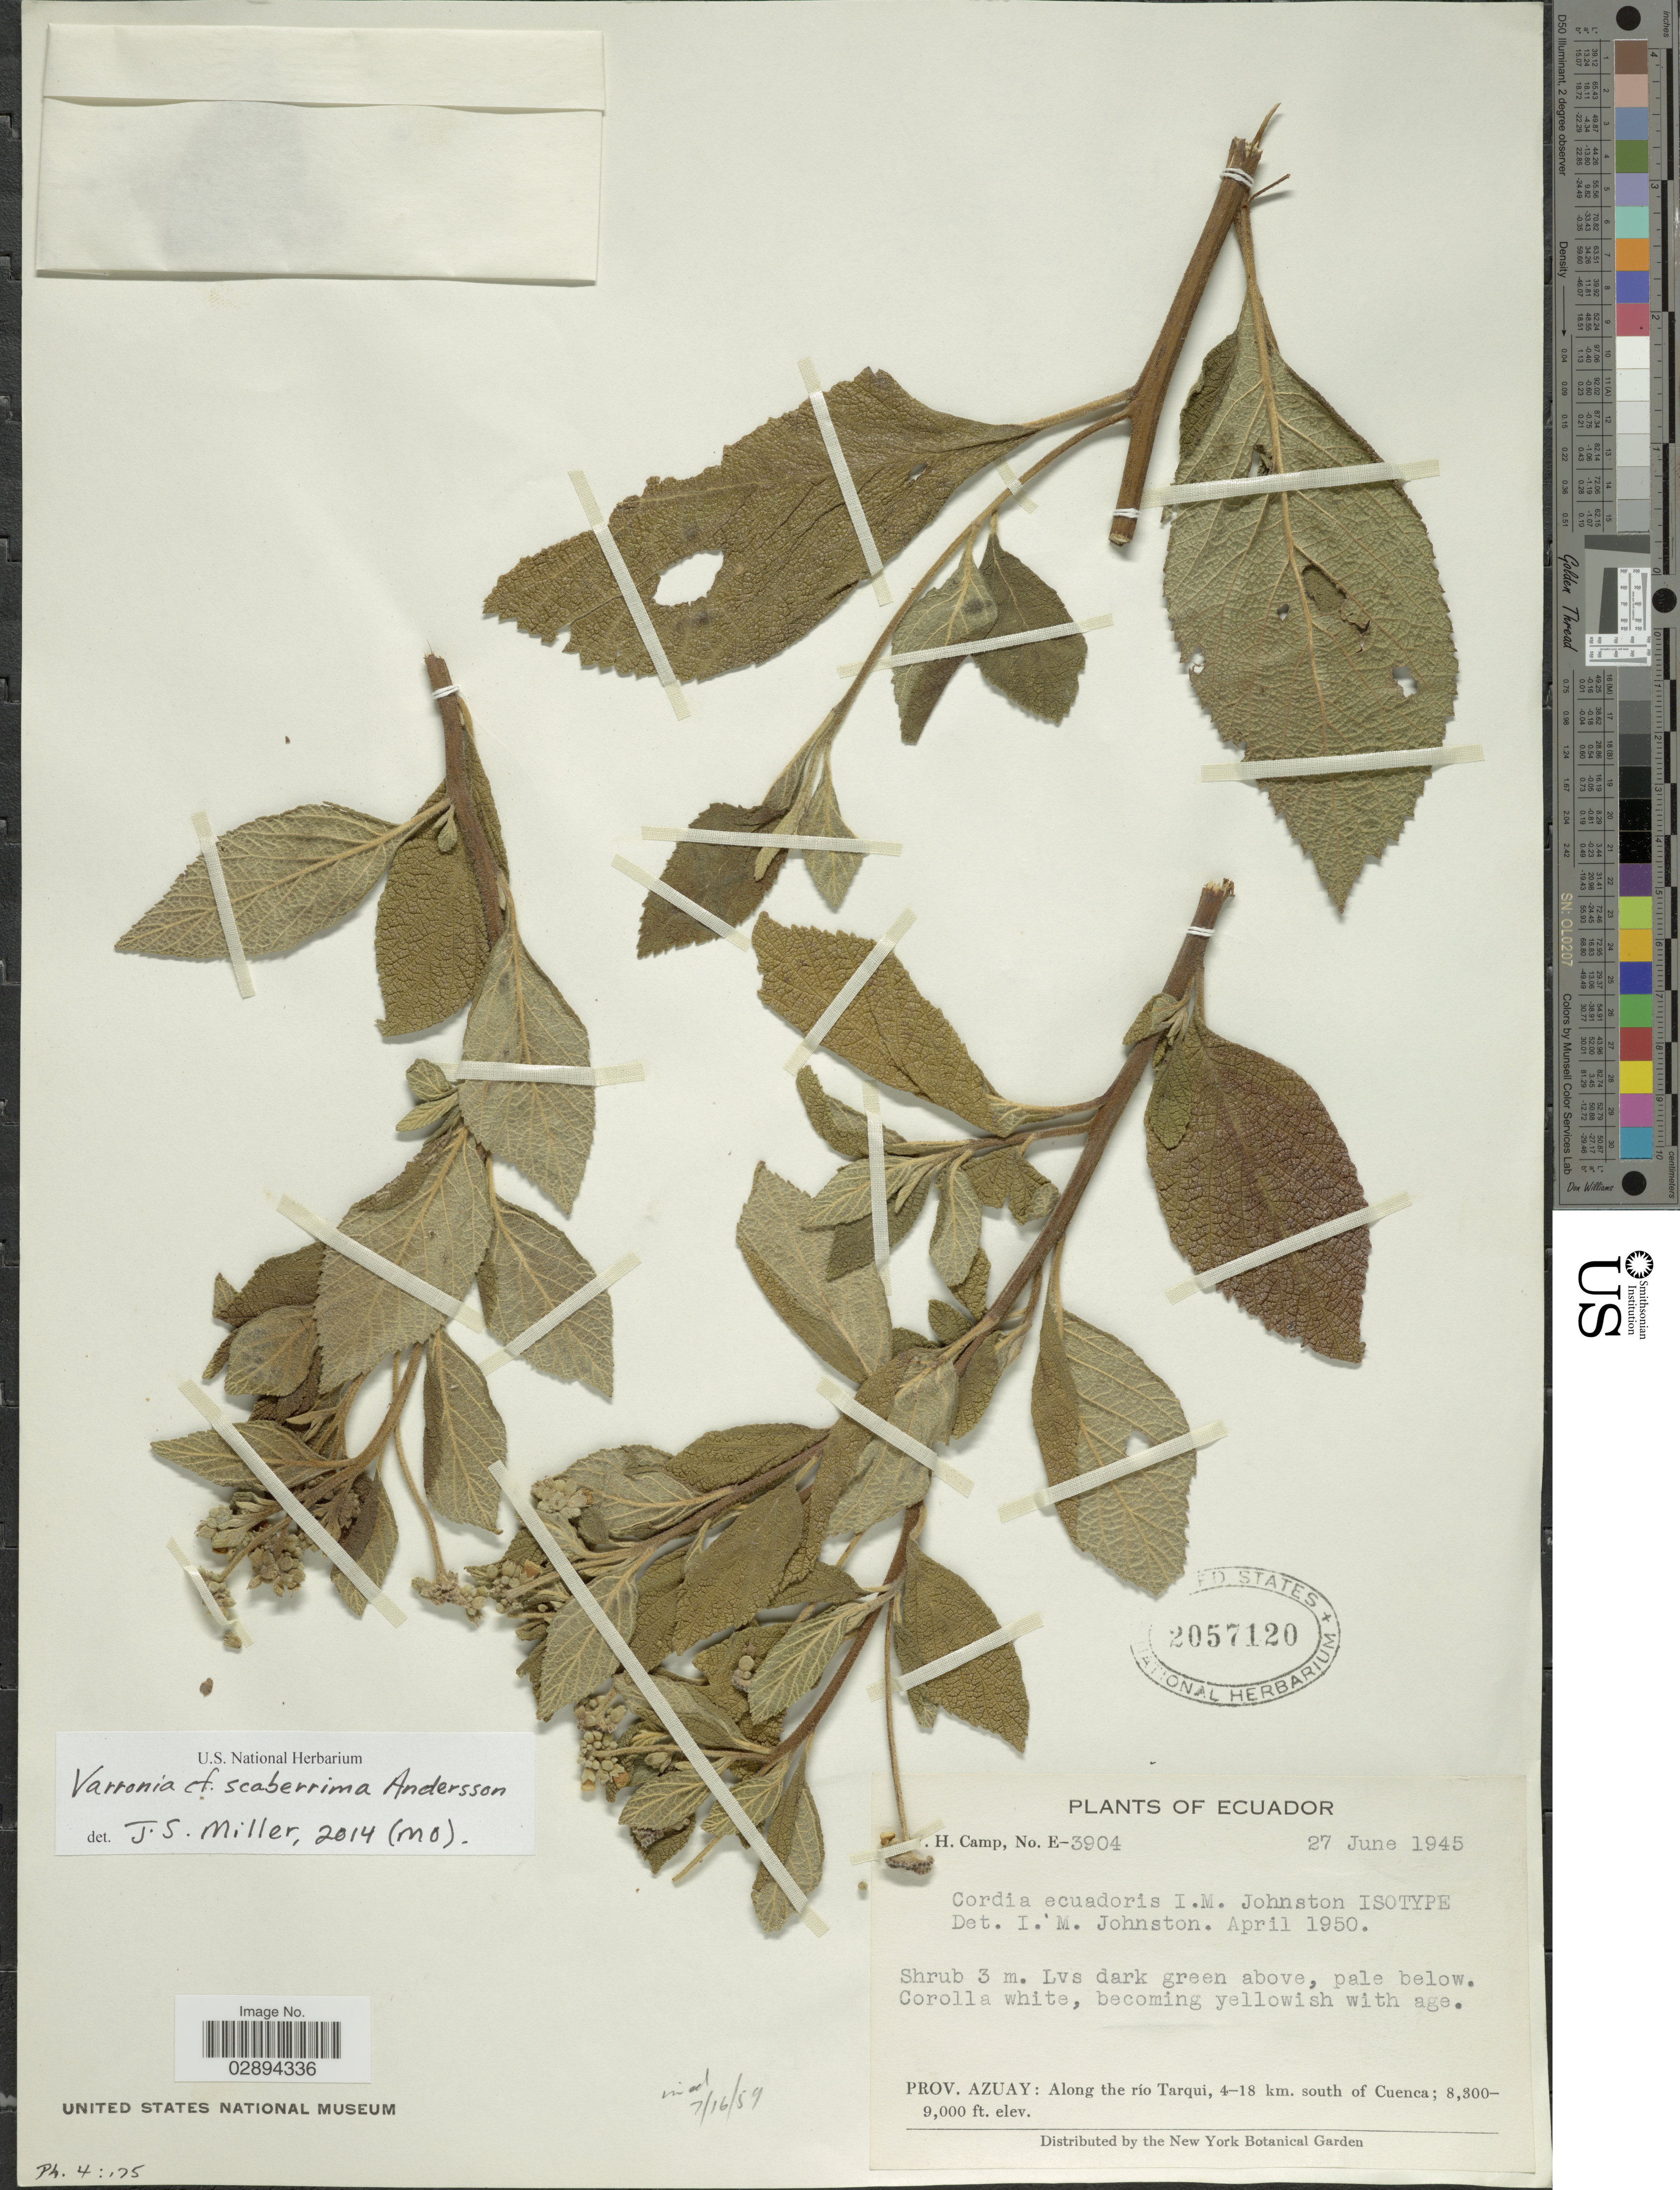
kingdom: Plantae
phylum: Tracheophyta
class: Magnoliopsida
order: Boraginales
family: Cordiaceae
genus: Varronia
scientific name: Varronia scaberrima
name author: Andersson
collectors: W. H. Camp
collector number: E-3904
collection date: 1945-06-27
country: Ecuador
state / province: Azuay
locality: Along the río Tarqui, 4-18 km. south of Cuenca.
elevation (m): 2530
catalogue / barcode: US 2057120